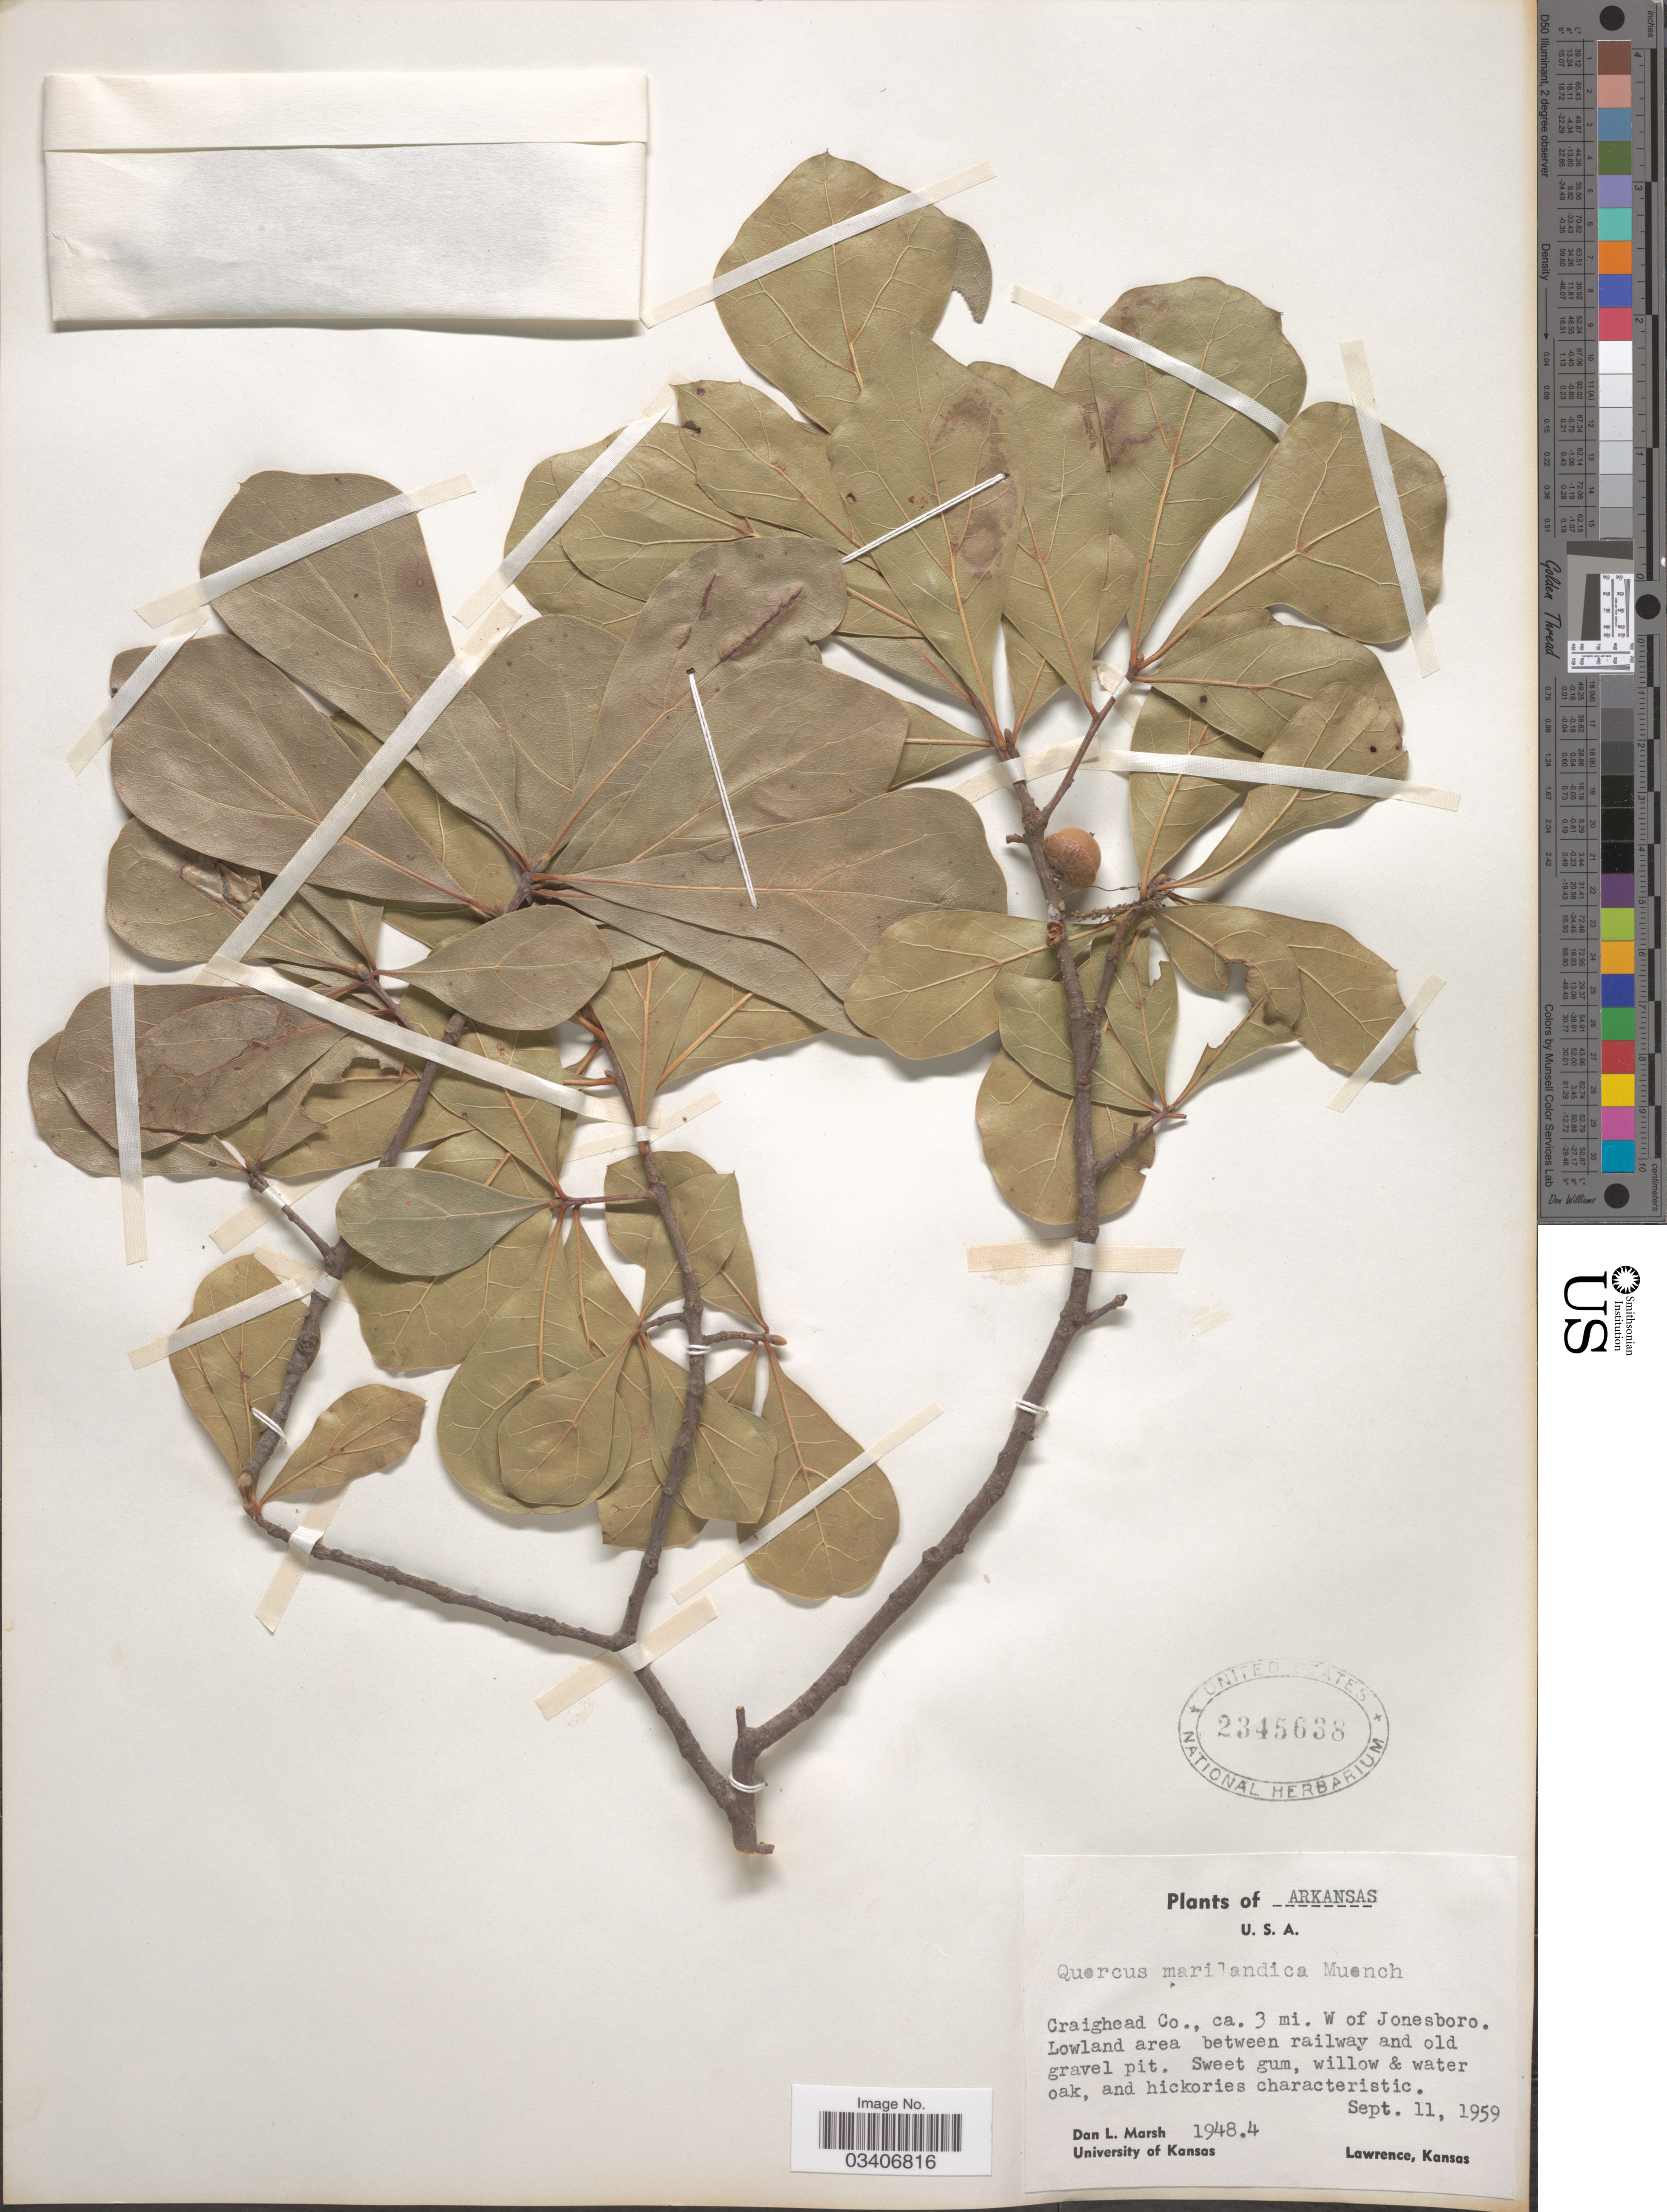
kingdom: Plantae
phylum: Tracheophyta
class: Magnoliopsida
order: Fagales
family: Fagaceae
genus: Quercus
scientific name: Quercus marilandica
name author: (L.) Münchh.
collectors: D. L. Marsh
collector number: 19484?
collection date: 1959-09-11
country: United States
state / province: Arkansas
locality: Craighead Co., ca. 3 mi. W of Jonesboro. Lowland area between railway and old gravel pit.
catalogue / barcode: US 2345638